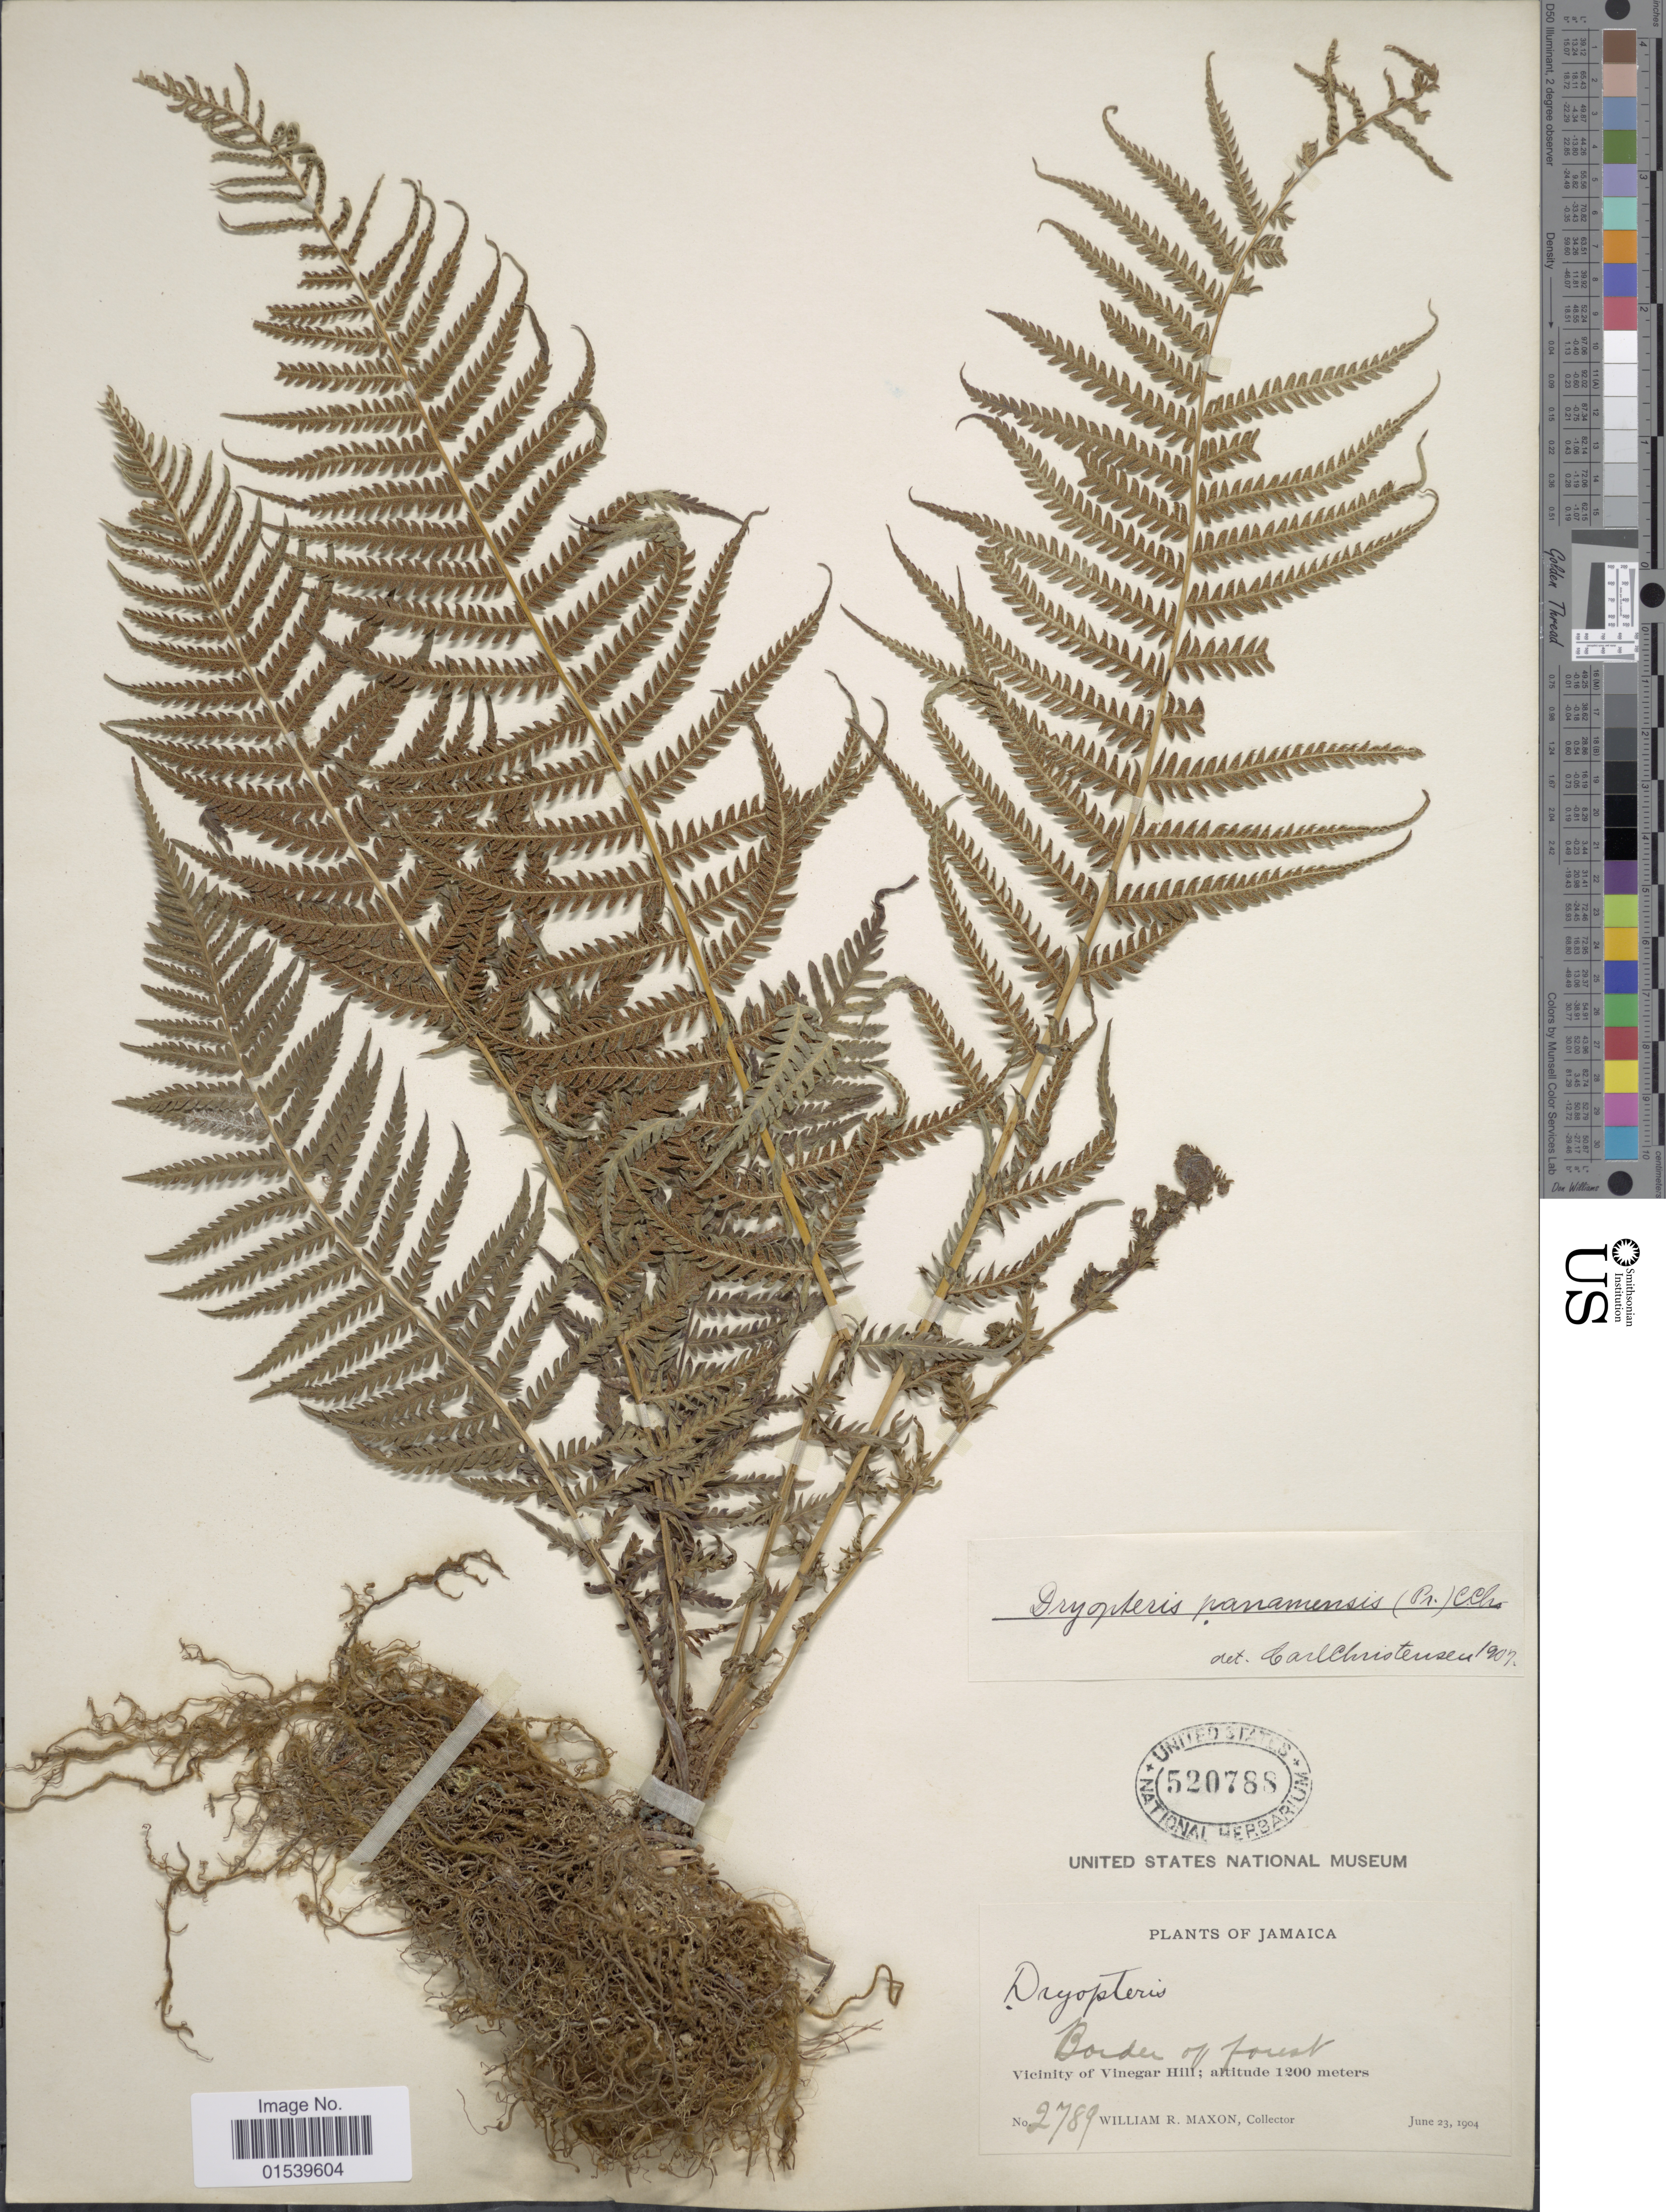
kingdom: Plantae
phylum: Tracheophyta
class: Polypodiopsida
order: Polypodiales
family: Thelypteridaceae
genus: Amauropelta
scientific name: Amauropelta resinifera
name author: (Desv.) Pic. Serm.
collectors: W. R. Maxon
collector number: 2789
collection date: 1904-06-23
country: Jamaica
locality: Vicinity of Vinegar Hill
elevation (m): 1200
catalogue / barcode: US 520788